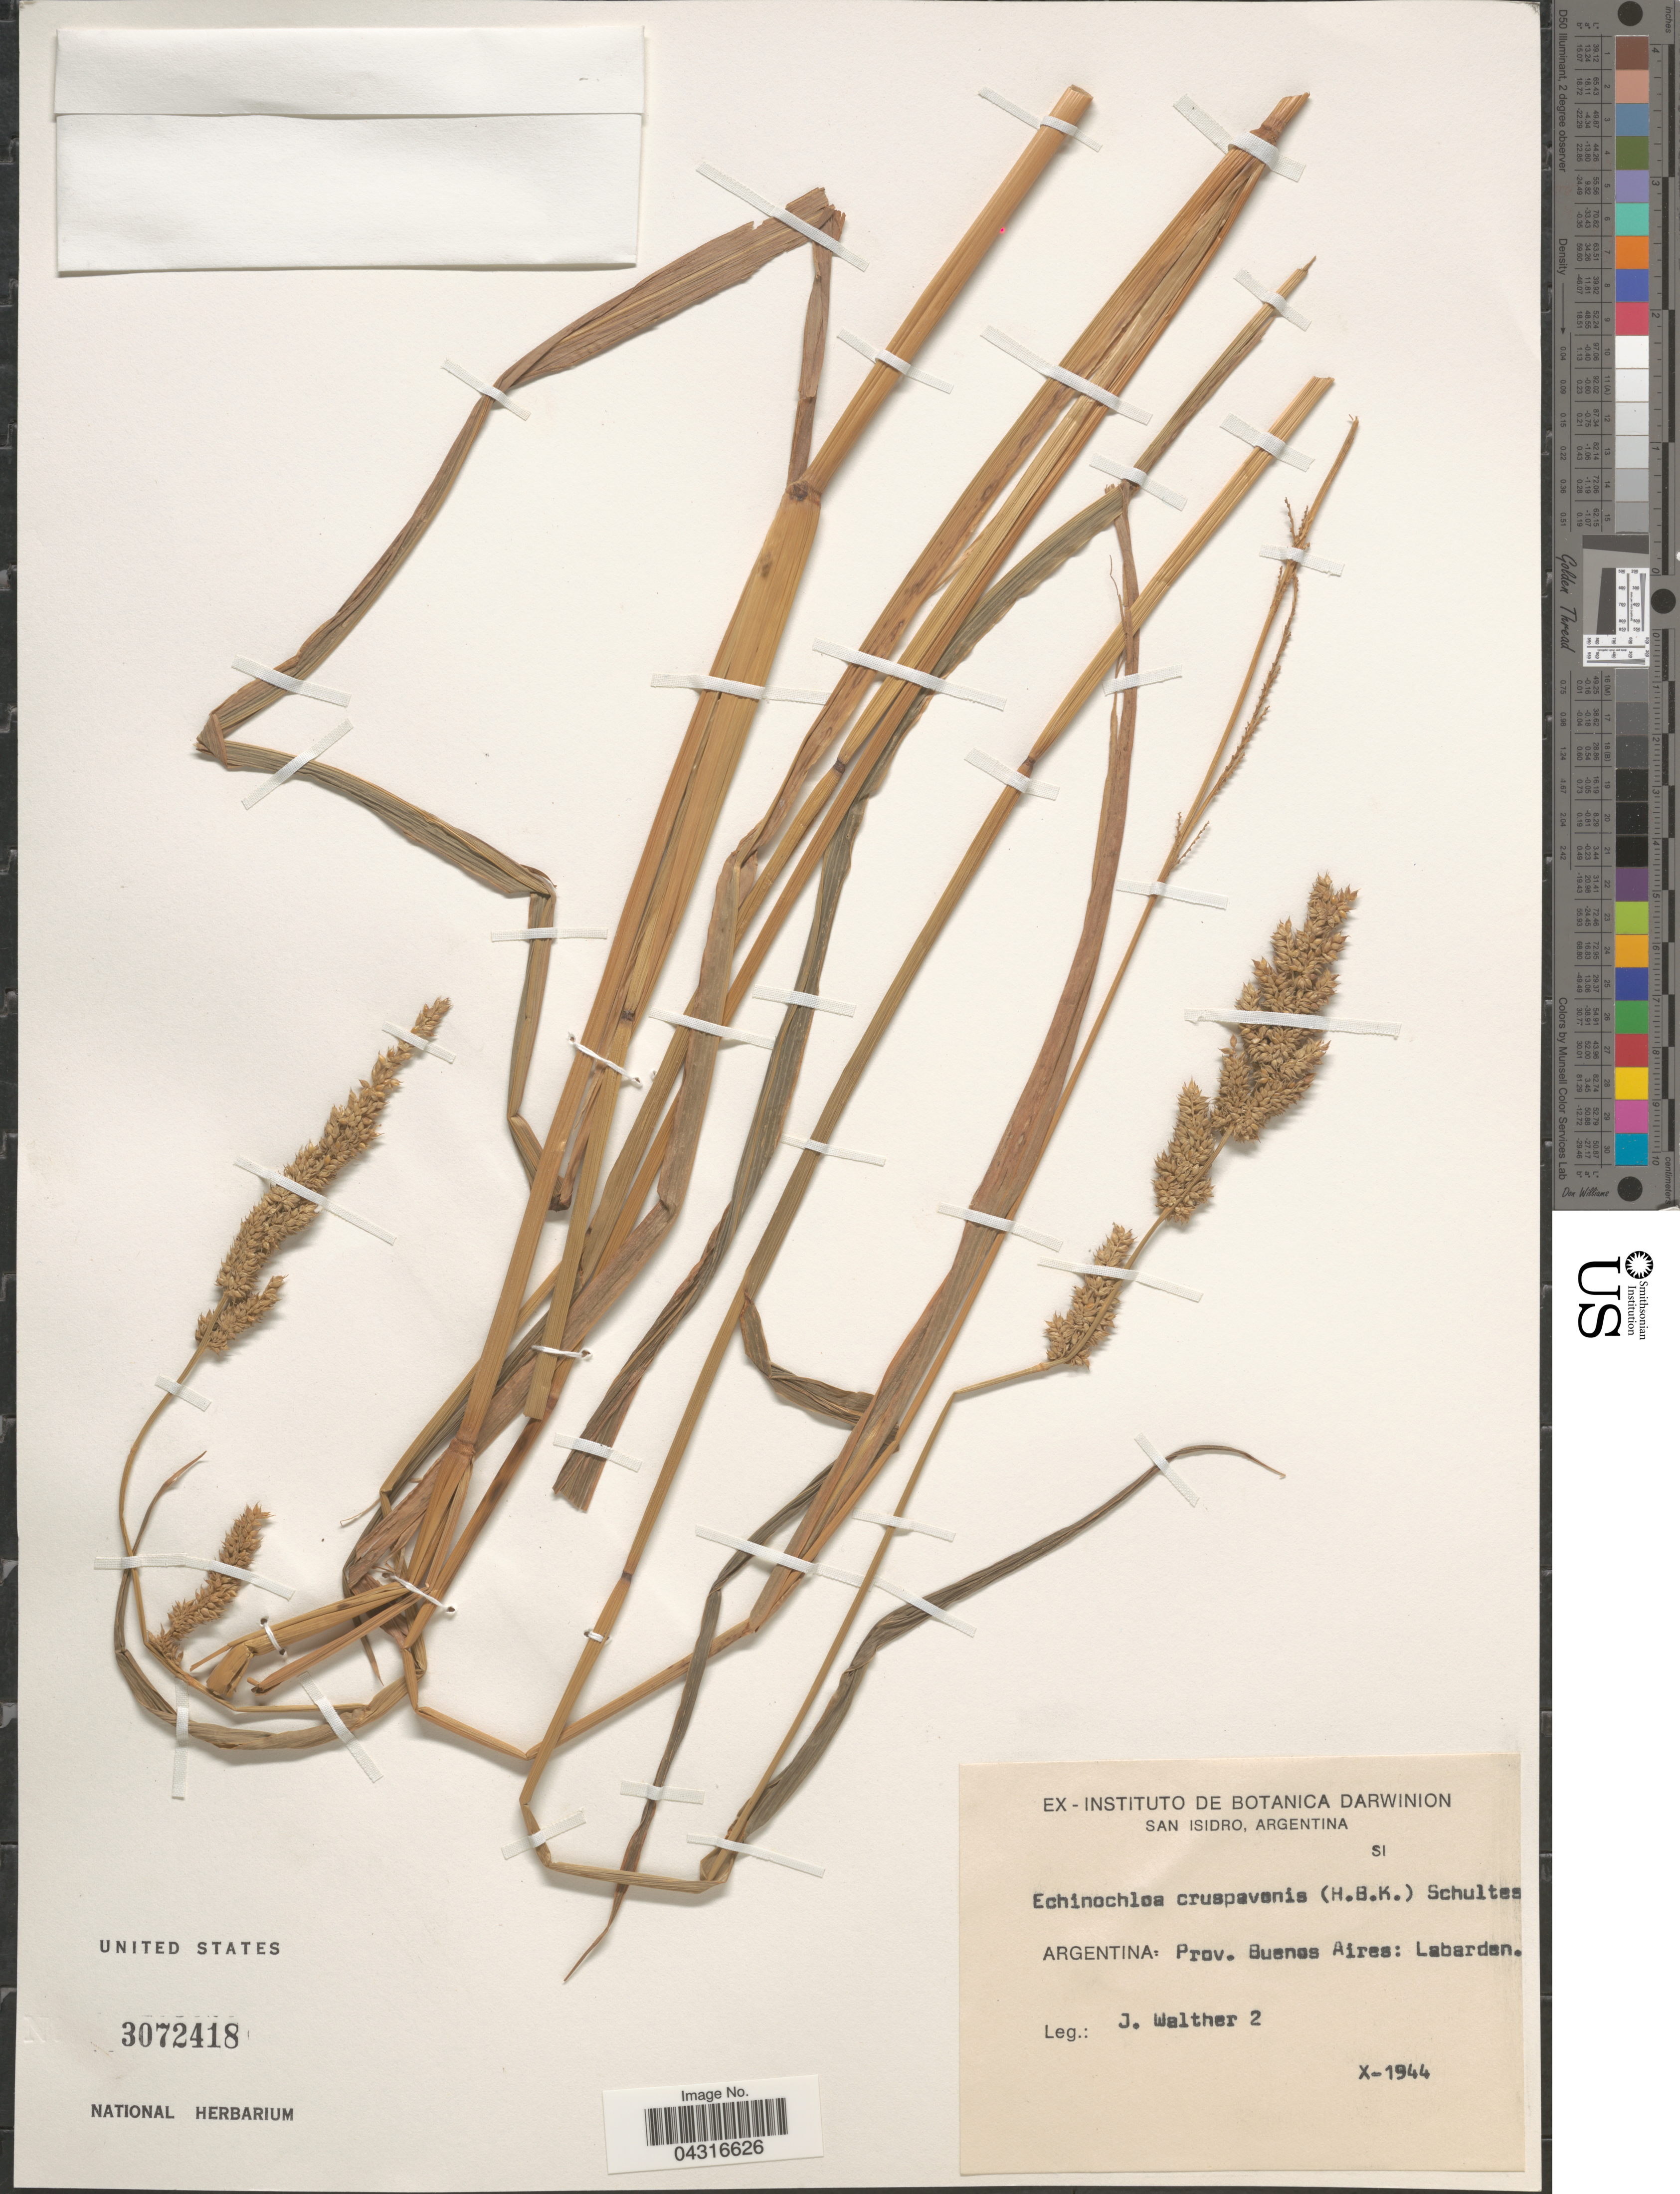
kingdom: Plantae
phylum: Tracheophyta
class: Liliopsida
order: Poales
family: Poaceae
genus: Echinochloa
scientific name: Echinochloa crus-pavonis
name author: (Kunth) Schult.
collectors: J. Walther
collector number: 2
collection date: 1944-10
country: Argentina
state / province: Buenos Aires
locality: Labardan.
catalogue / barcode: US 3072418